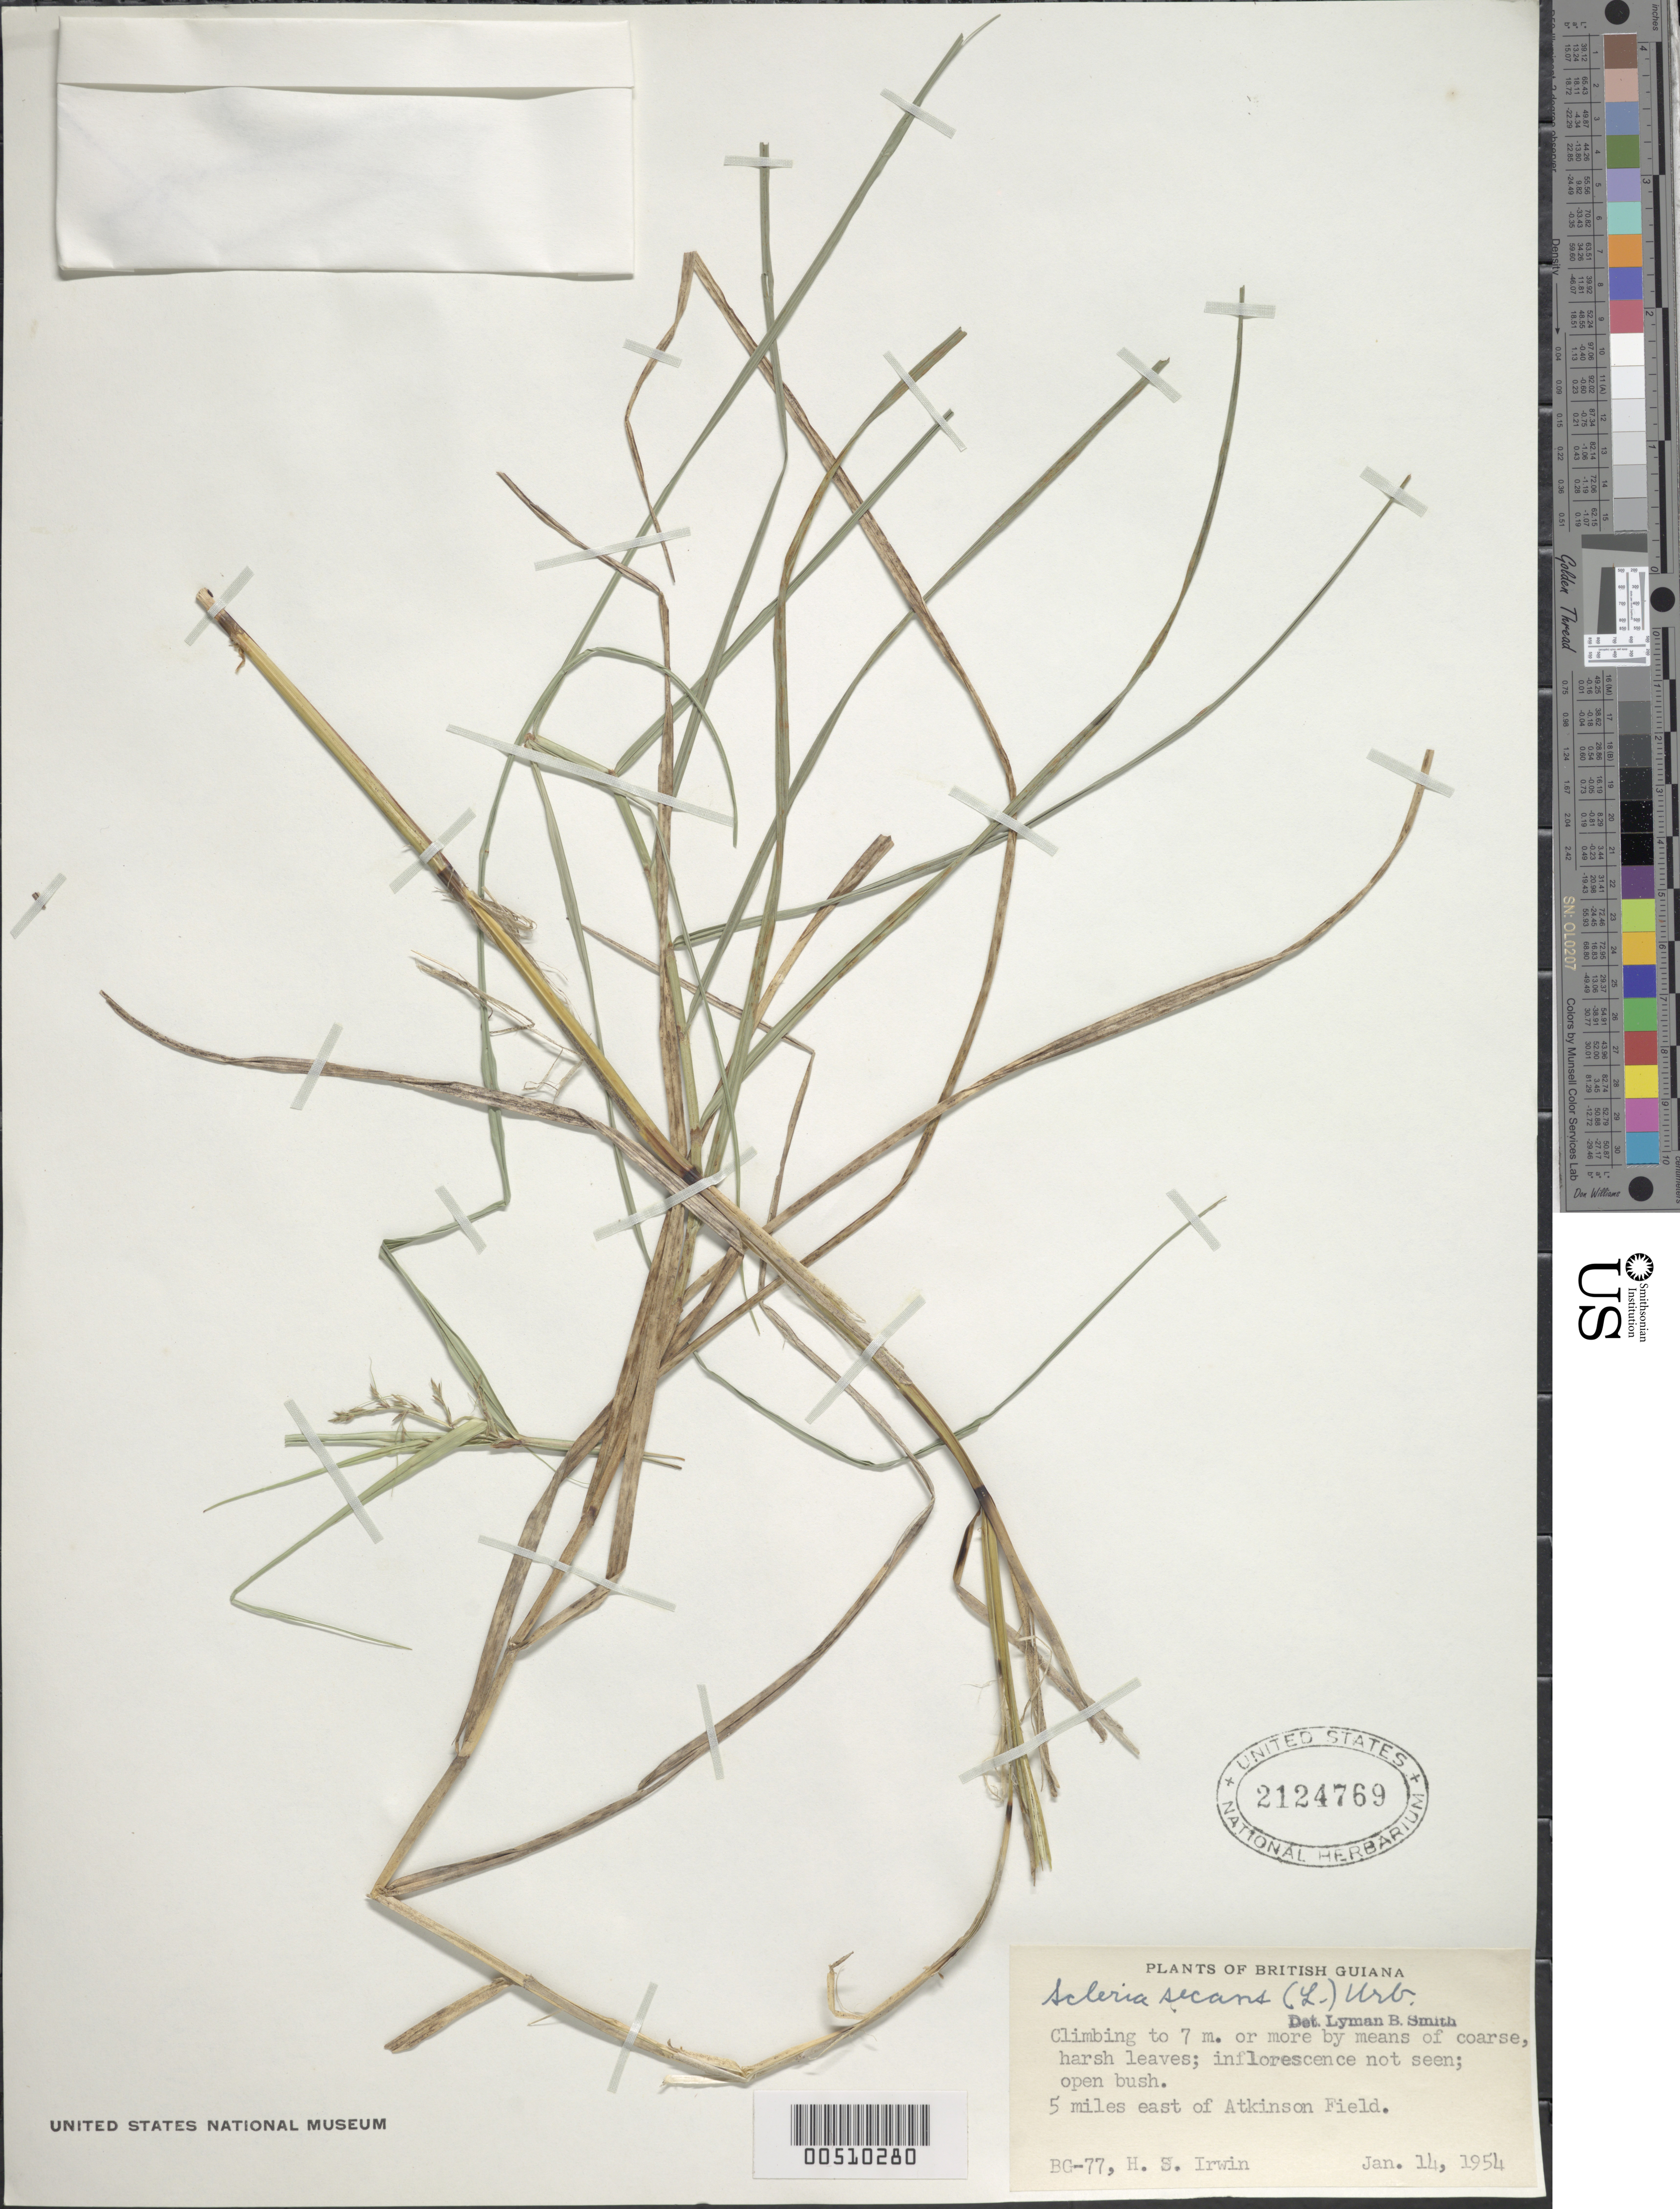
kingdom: Plantae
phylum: Tracheophyta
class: Liliopsida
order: Poales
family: Cyperaceae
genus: Scleria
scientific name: Scleria secans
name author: (L.) Urb.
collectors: H. Irwin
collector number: BG-77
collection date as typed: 14 Jan 1954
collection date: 1954-01-14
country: Guyana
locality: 5 mi. E of Atkinson Field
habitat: Open bush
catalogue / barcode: US 2124769